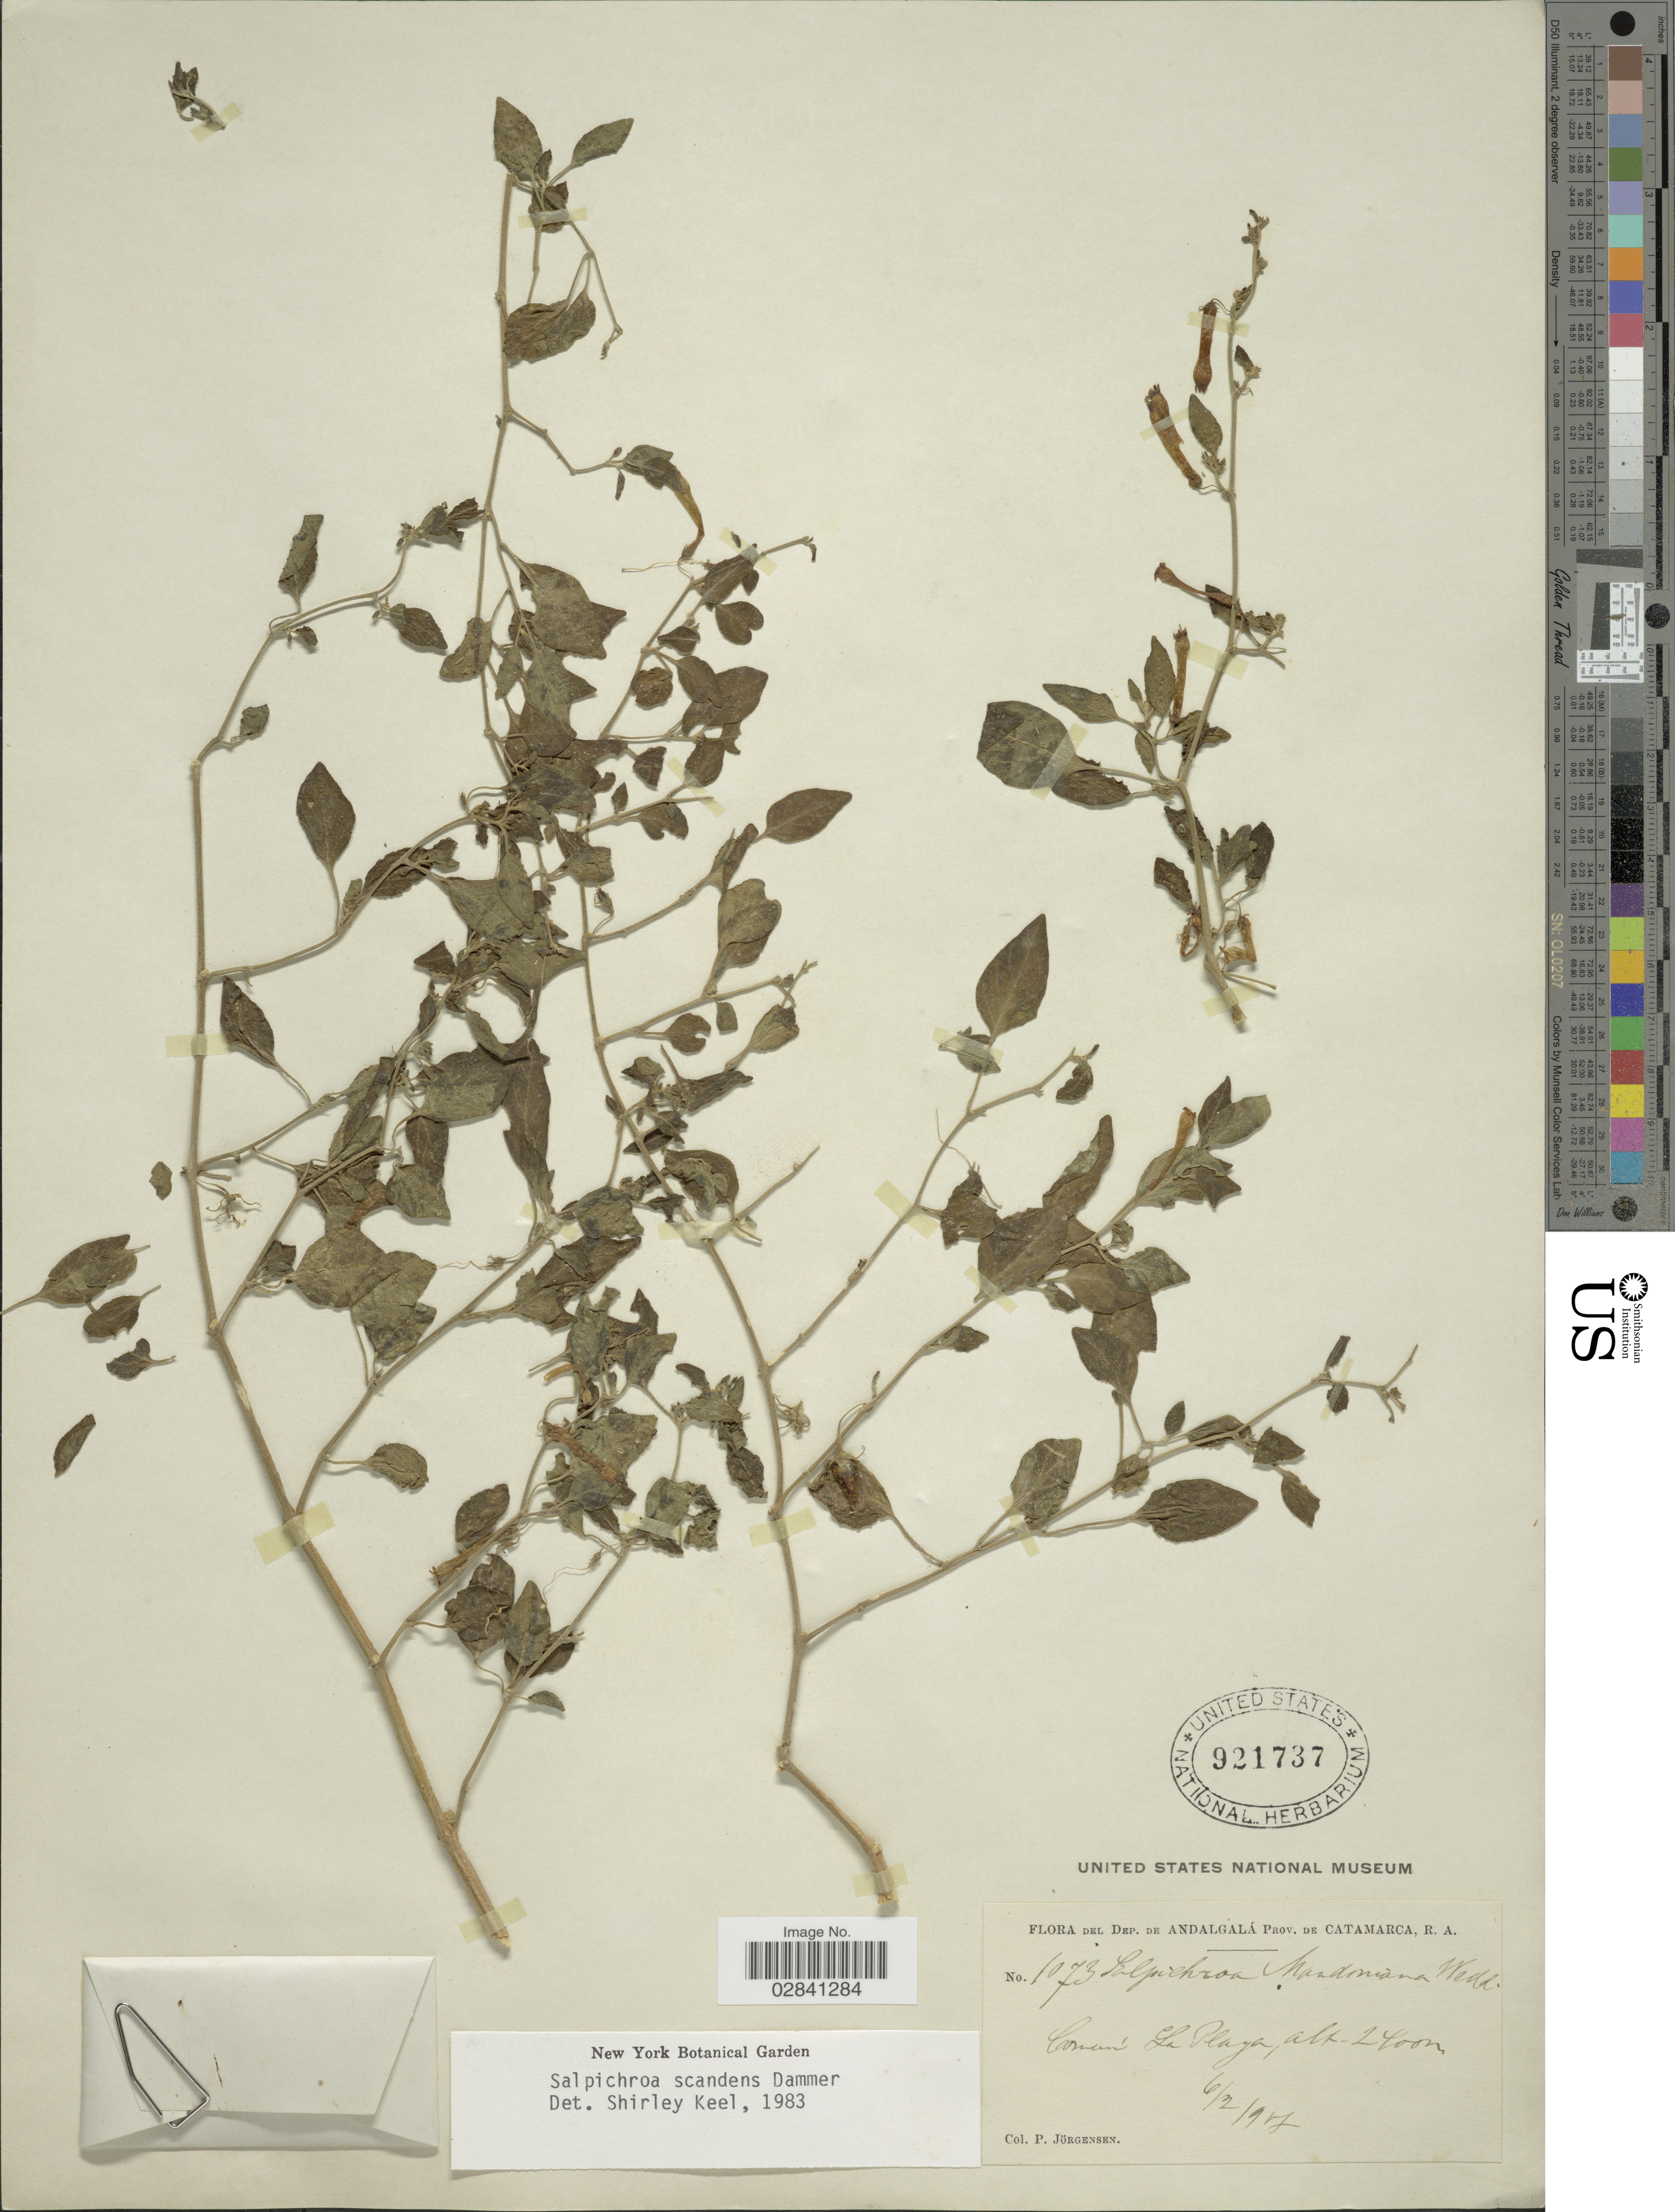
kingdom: Plantae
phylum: Tracheophyta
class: Magnoliopsida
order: Solanales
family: Solanaceae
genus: Salpichroa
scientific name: Salpichroa scandens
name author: Dammer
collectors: P. Jörgensen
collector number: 1073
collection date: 1917-02-06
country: Argentina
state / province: Catamarca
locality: Dep. de Andalgalá. R.A. Común La Playa.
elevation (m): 2400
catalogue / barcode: US 921737